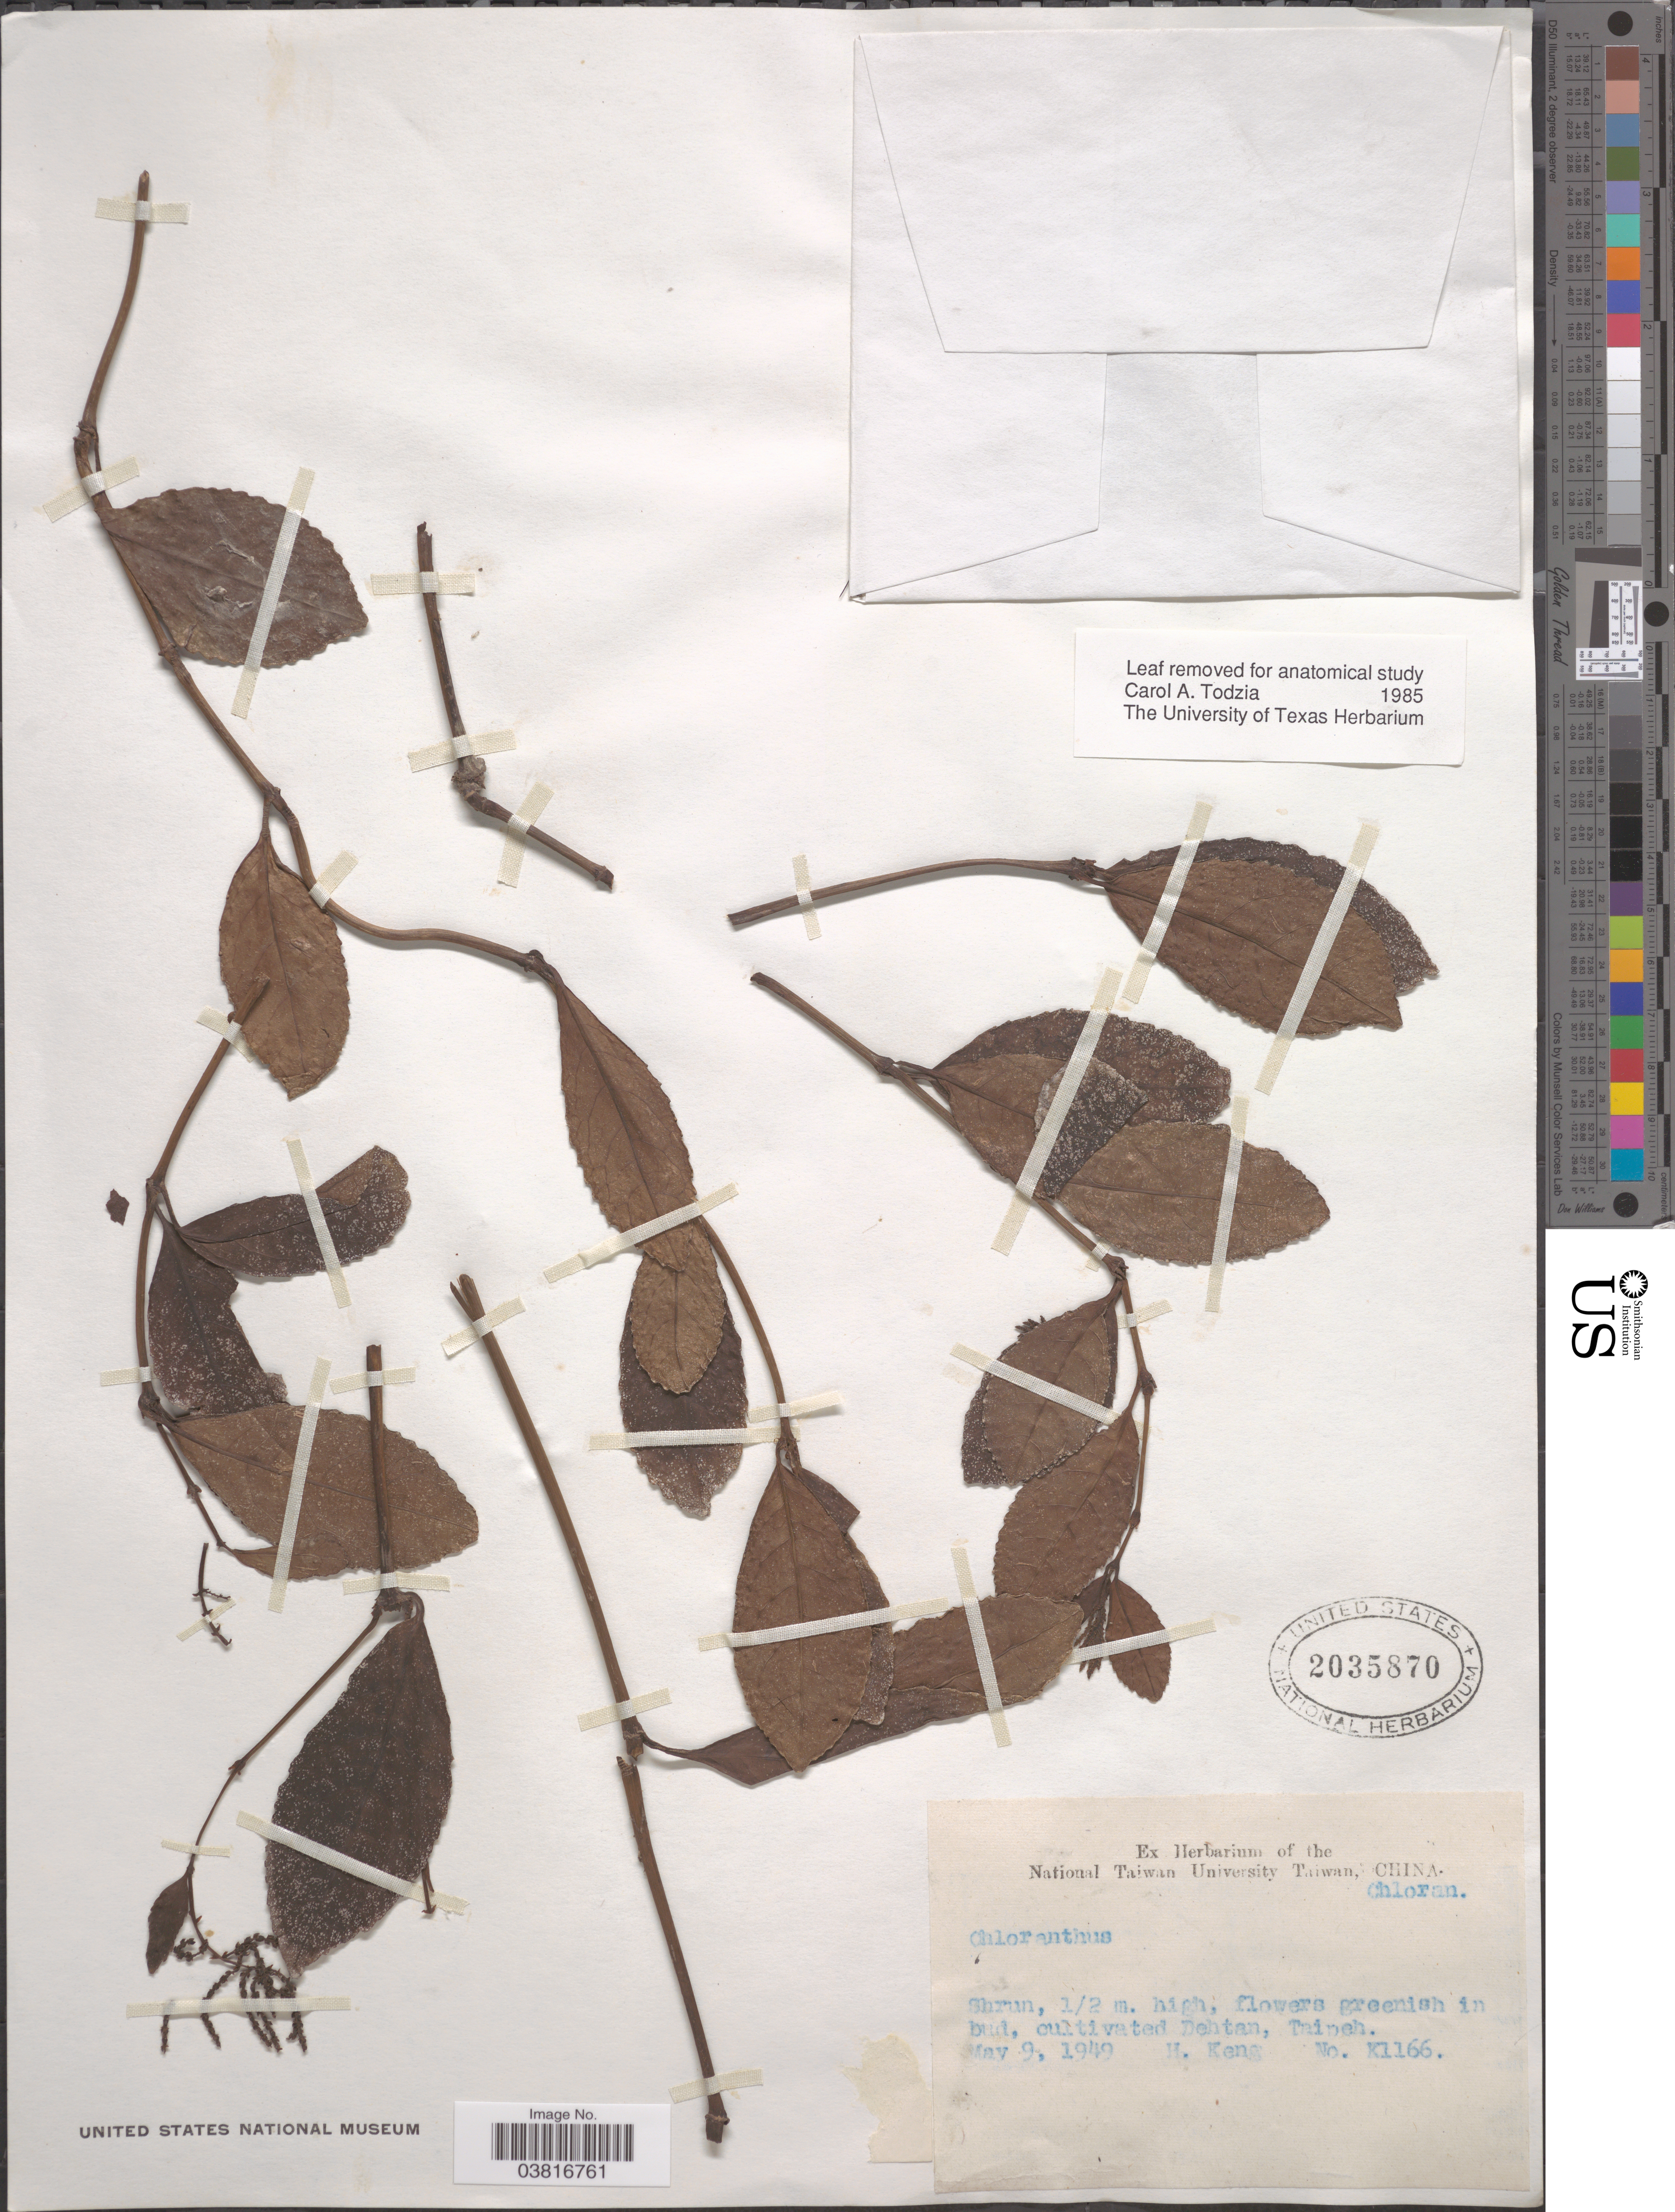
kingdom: Plantae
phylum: Tracheophyta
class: Magnoliopsida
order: Chloranthales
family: Chloranthaceae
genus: Chloranthus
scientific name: Chloranthus sp.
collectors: H. Keng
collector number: K1166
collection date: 1949-05-09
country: China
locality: cultivated Dehtan, Taipeh.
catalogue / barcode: US 2035870